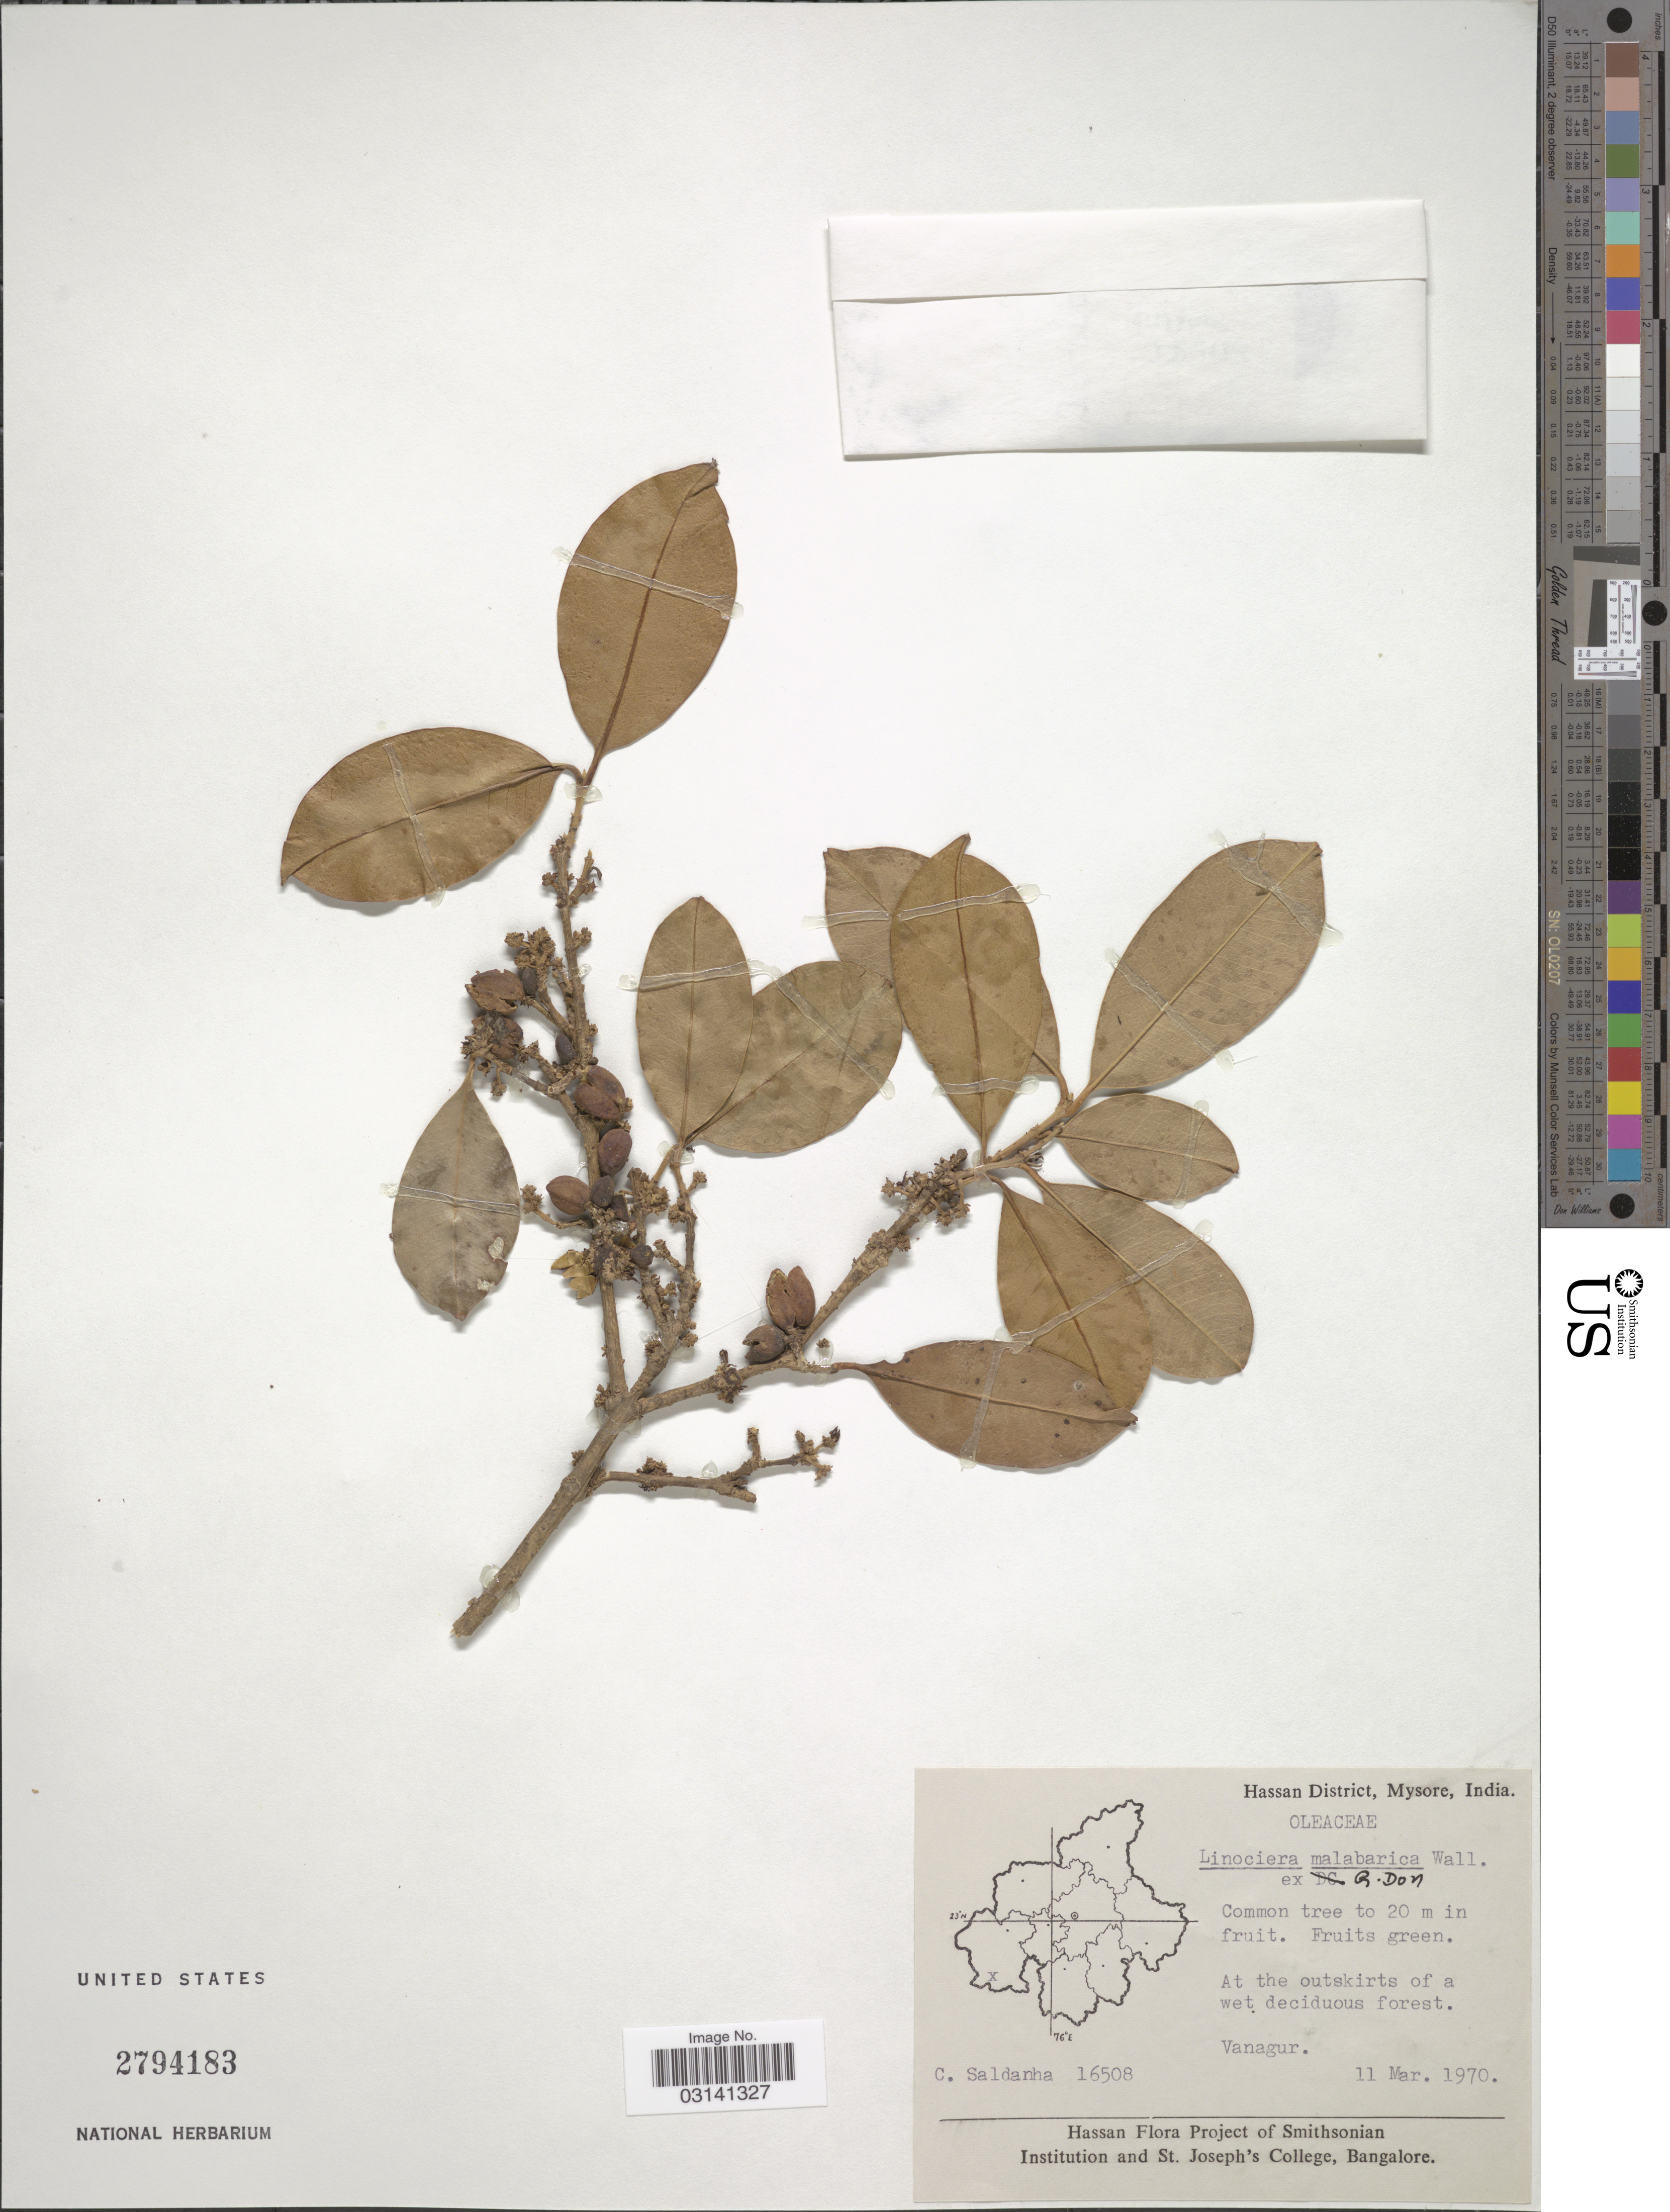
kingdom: Plantae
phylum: Tracheophyta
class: Magnoliopsida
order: Lamiales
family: Oleaceae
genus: Chionanthus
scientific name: Chionanthus mala-elengi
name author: (Dennst.) P.S. Green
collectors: C. Saldanha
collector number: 16508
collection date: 1970-03-11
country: India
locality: Hassan District, Mysore, Vanagur.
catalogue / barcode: US 2794183